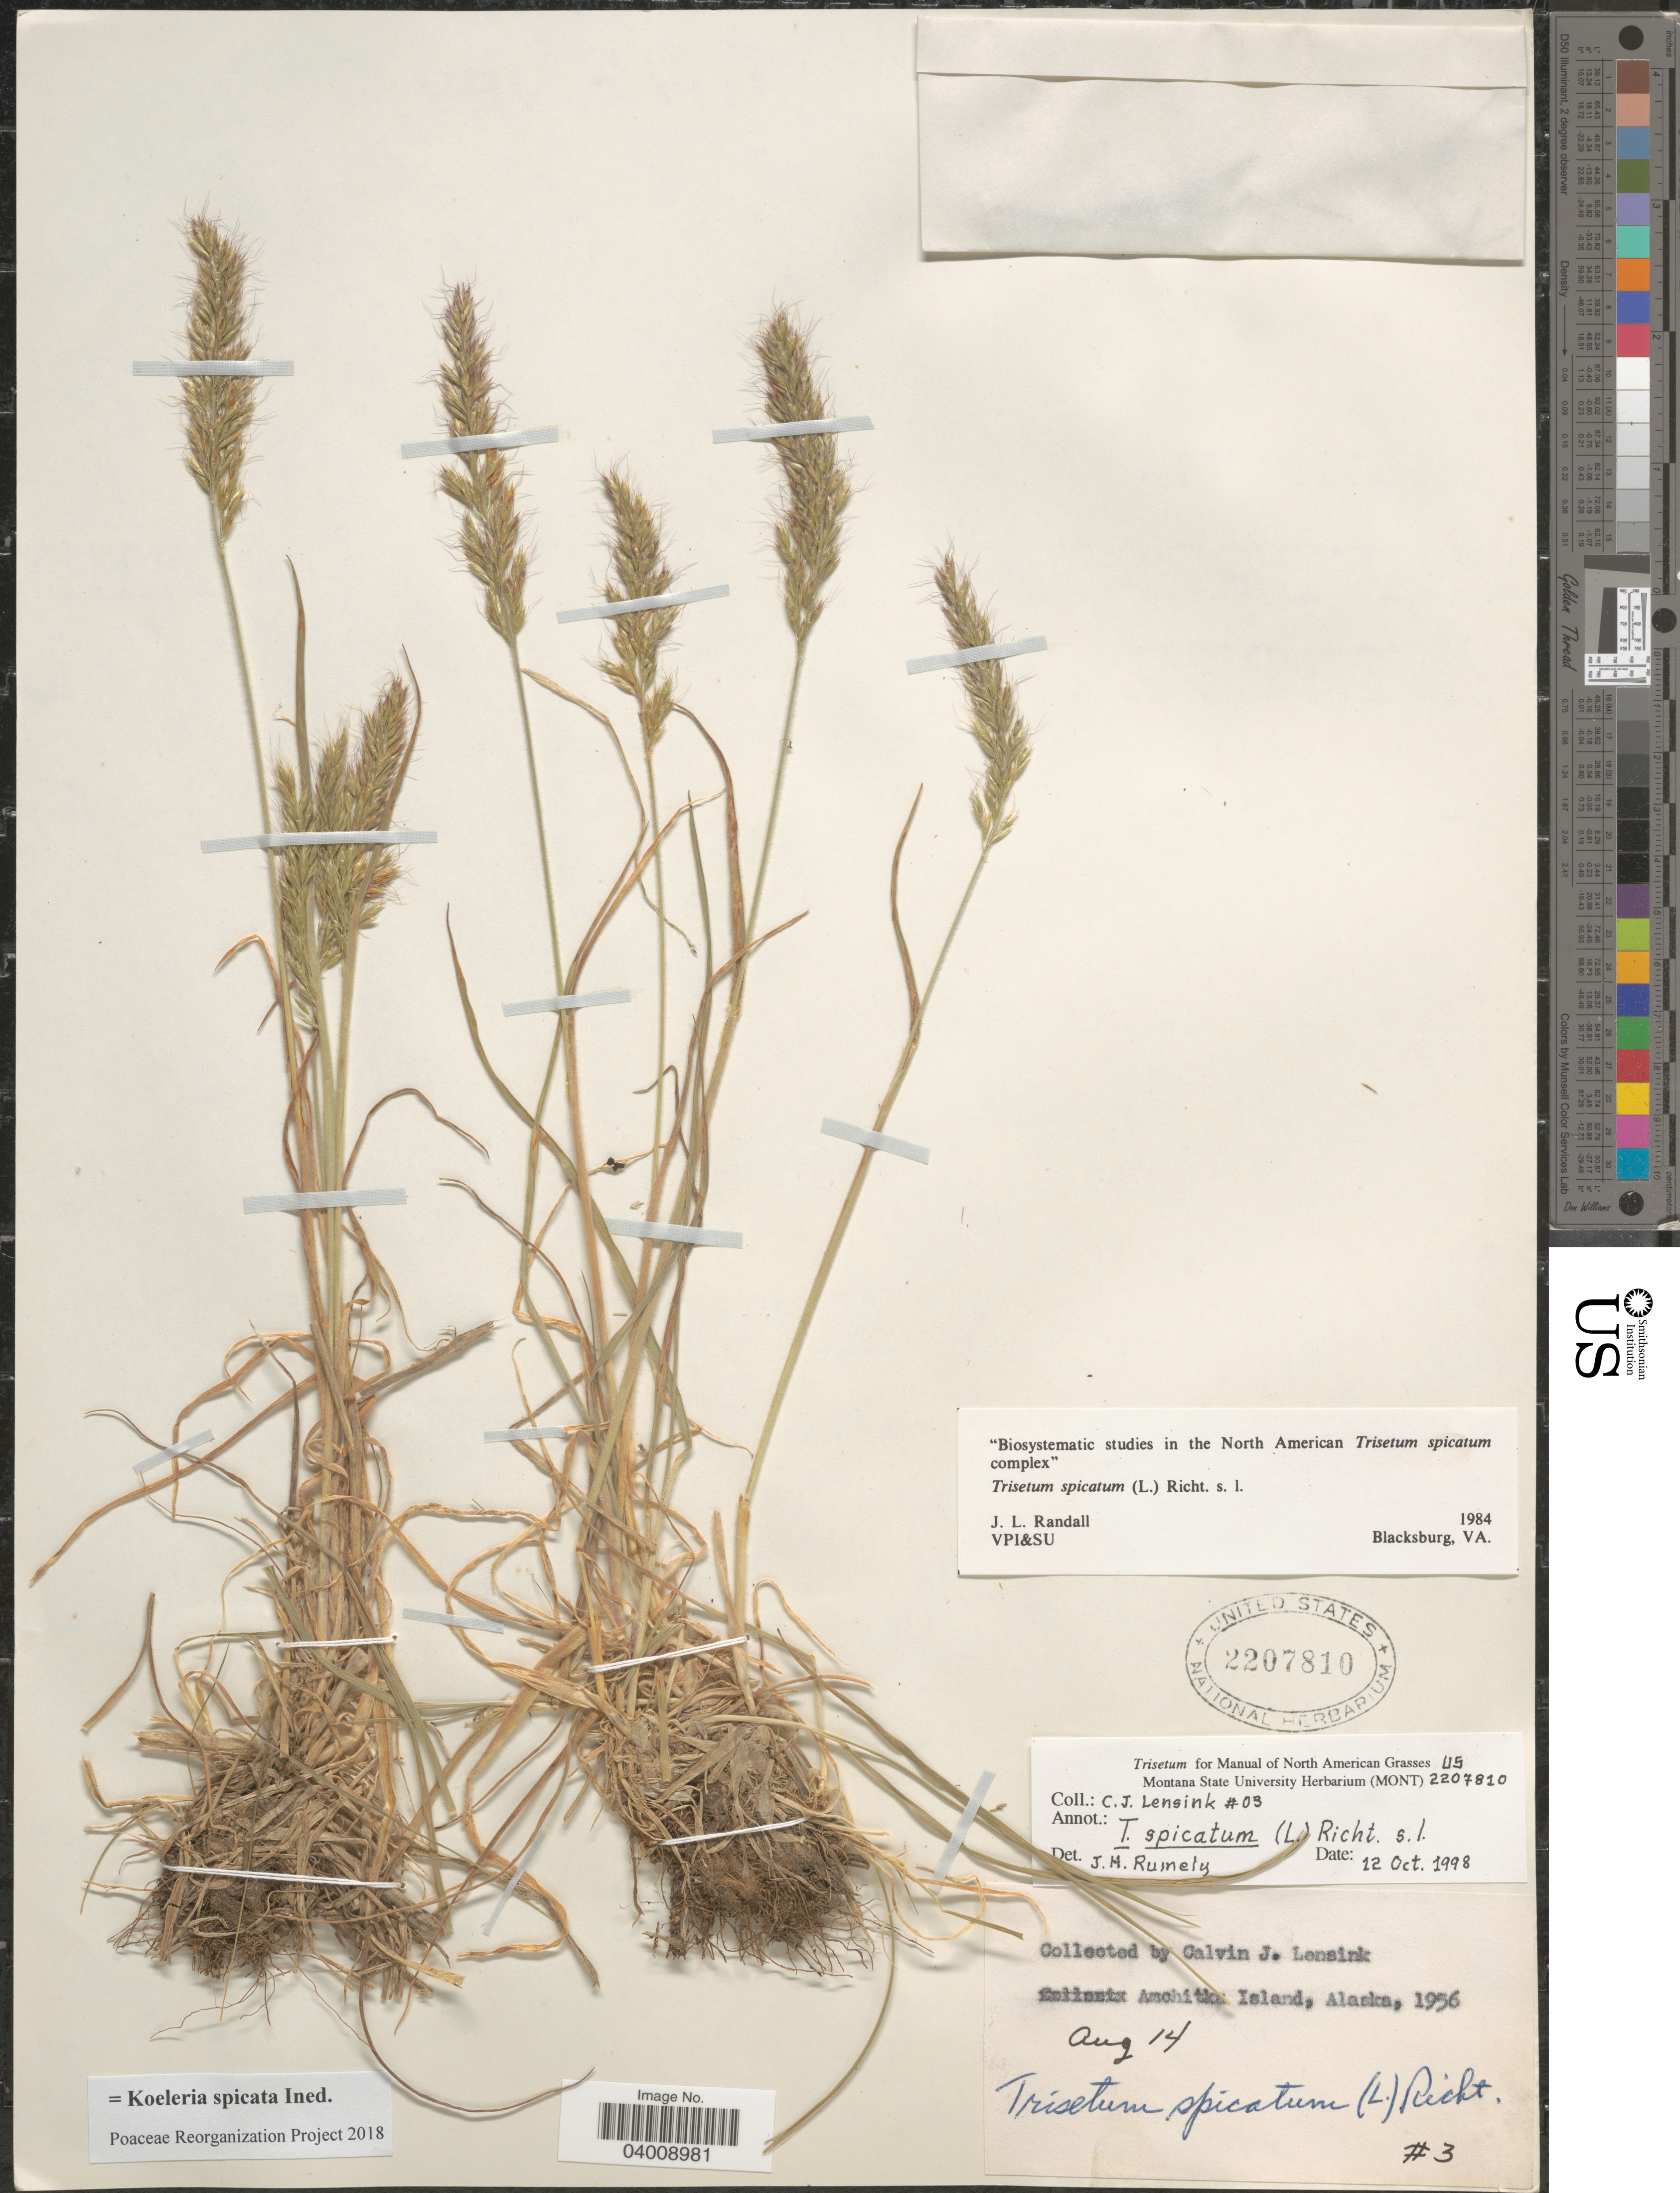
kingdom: Plantae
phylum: Tracheophyta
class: Liliopsida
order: Poales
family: Poaceae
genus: Koeleria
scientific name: Koeleria spicata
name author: (L.) Barberá et al.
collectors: C. Lensink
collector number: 3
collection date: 1956-08-14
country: United States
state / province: Alaska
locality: Amchitka Island.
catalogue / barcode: US 2207810